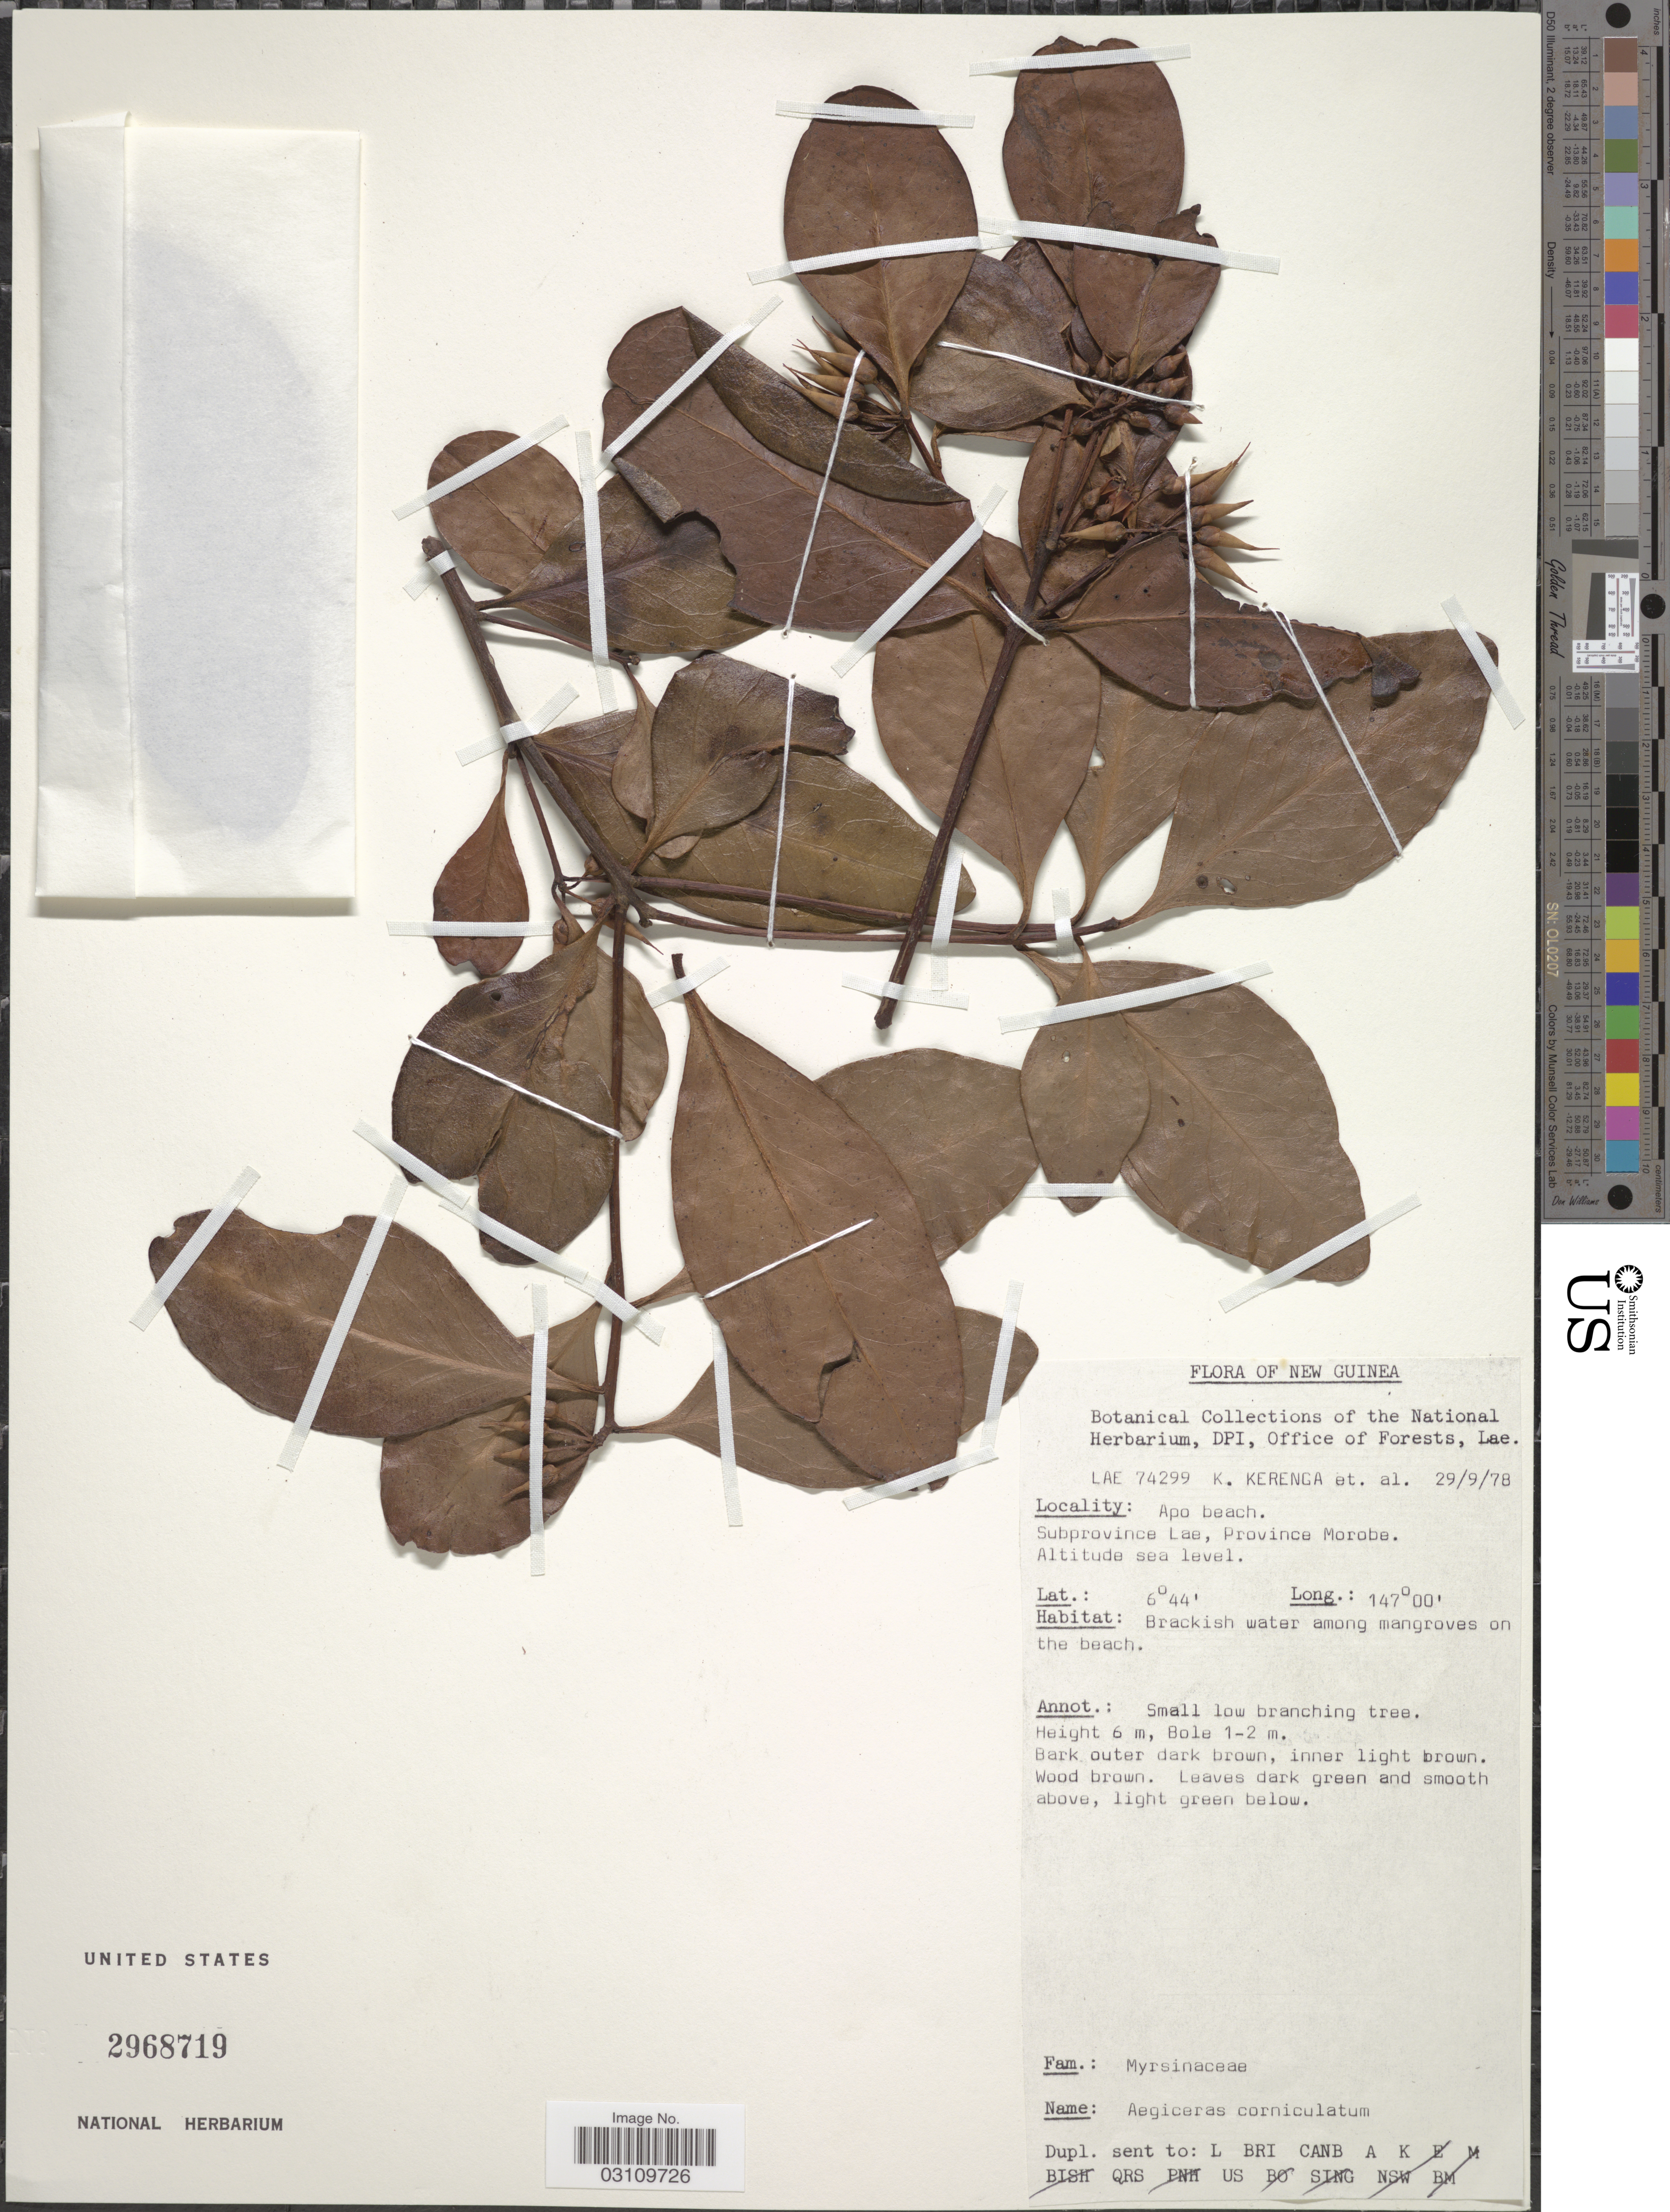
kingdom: Plantae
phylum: Tracheophyta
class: Magnoliopsida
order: Ericales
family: Primulaceae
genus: Aegiceras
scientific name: Aegiceras corniculatum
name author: (L.) Blanco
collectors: K. Kerenga & et al.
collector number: LAE74299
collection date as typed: Transcribed d/m/y: 29/9/78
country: Papua New Guinea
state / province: Morobe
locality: Apo beach. Subprovince Lae, Province Morobe.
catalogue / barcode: US 2968719